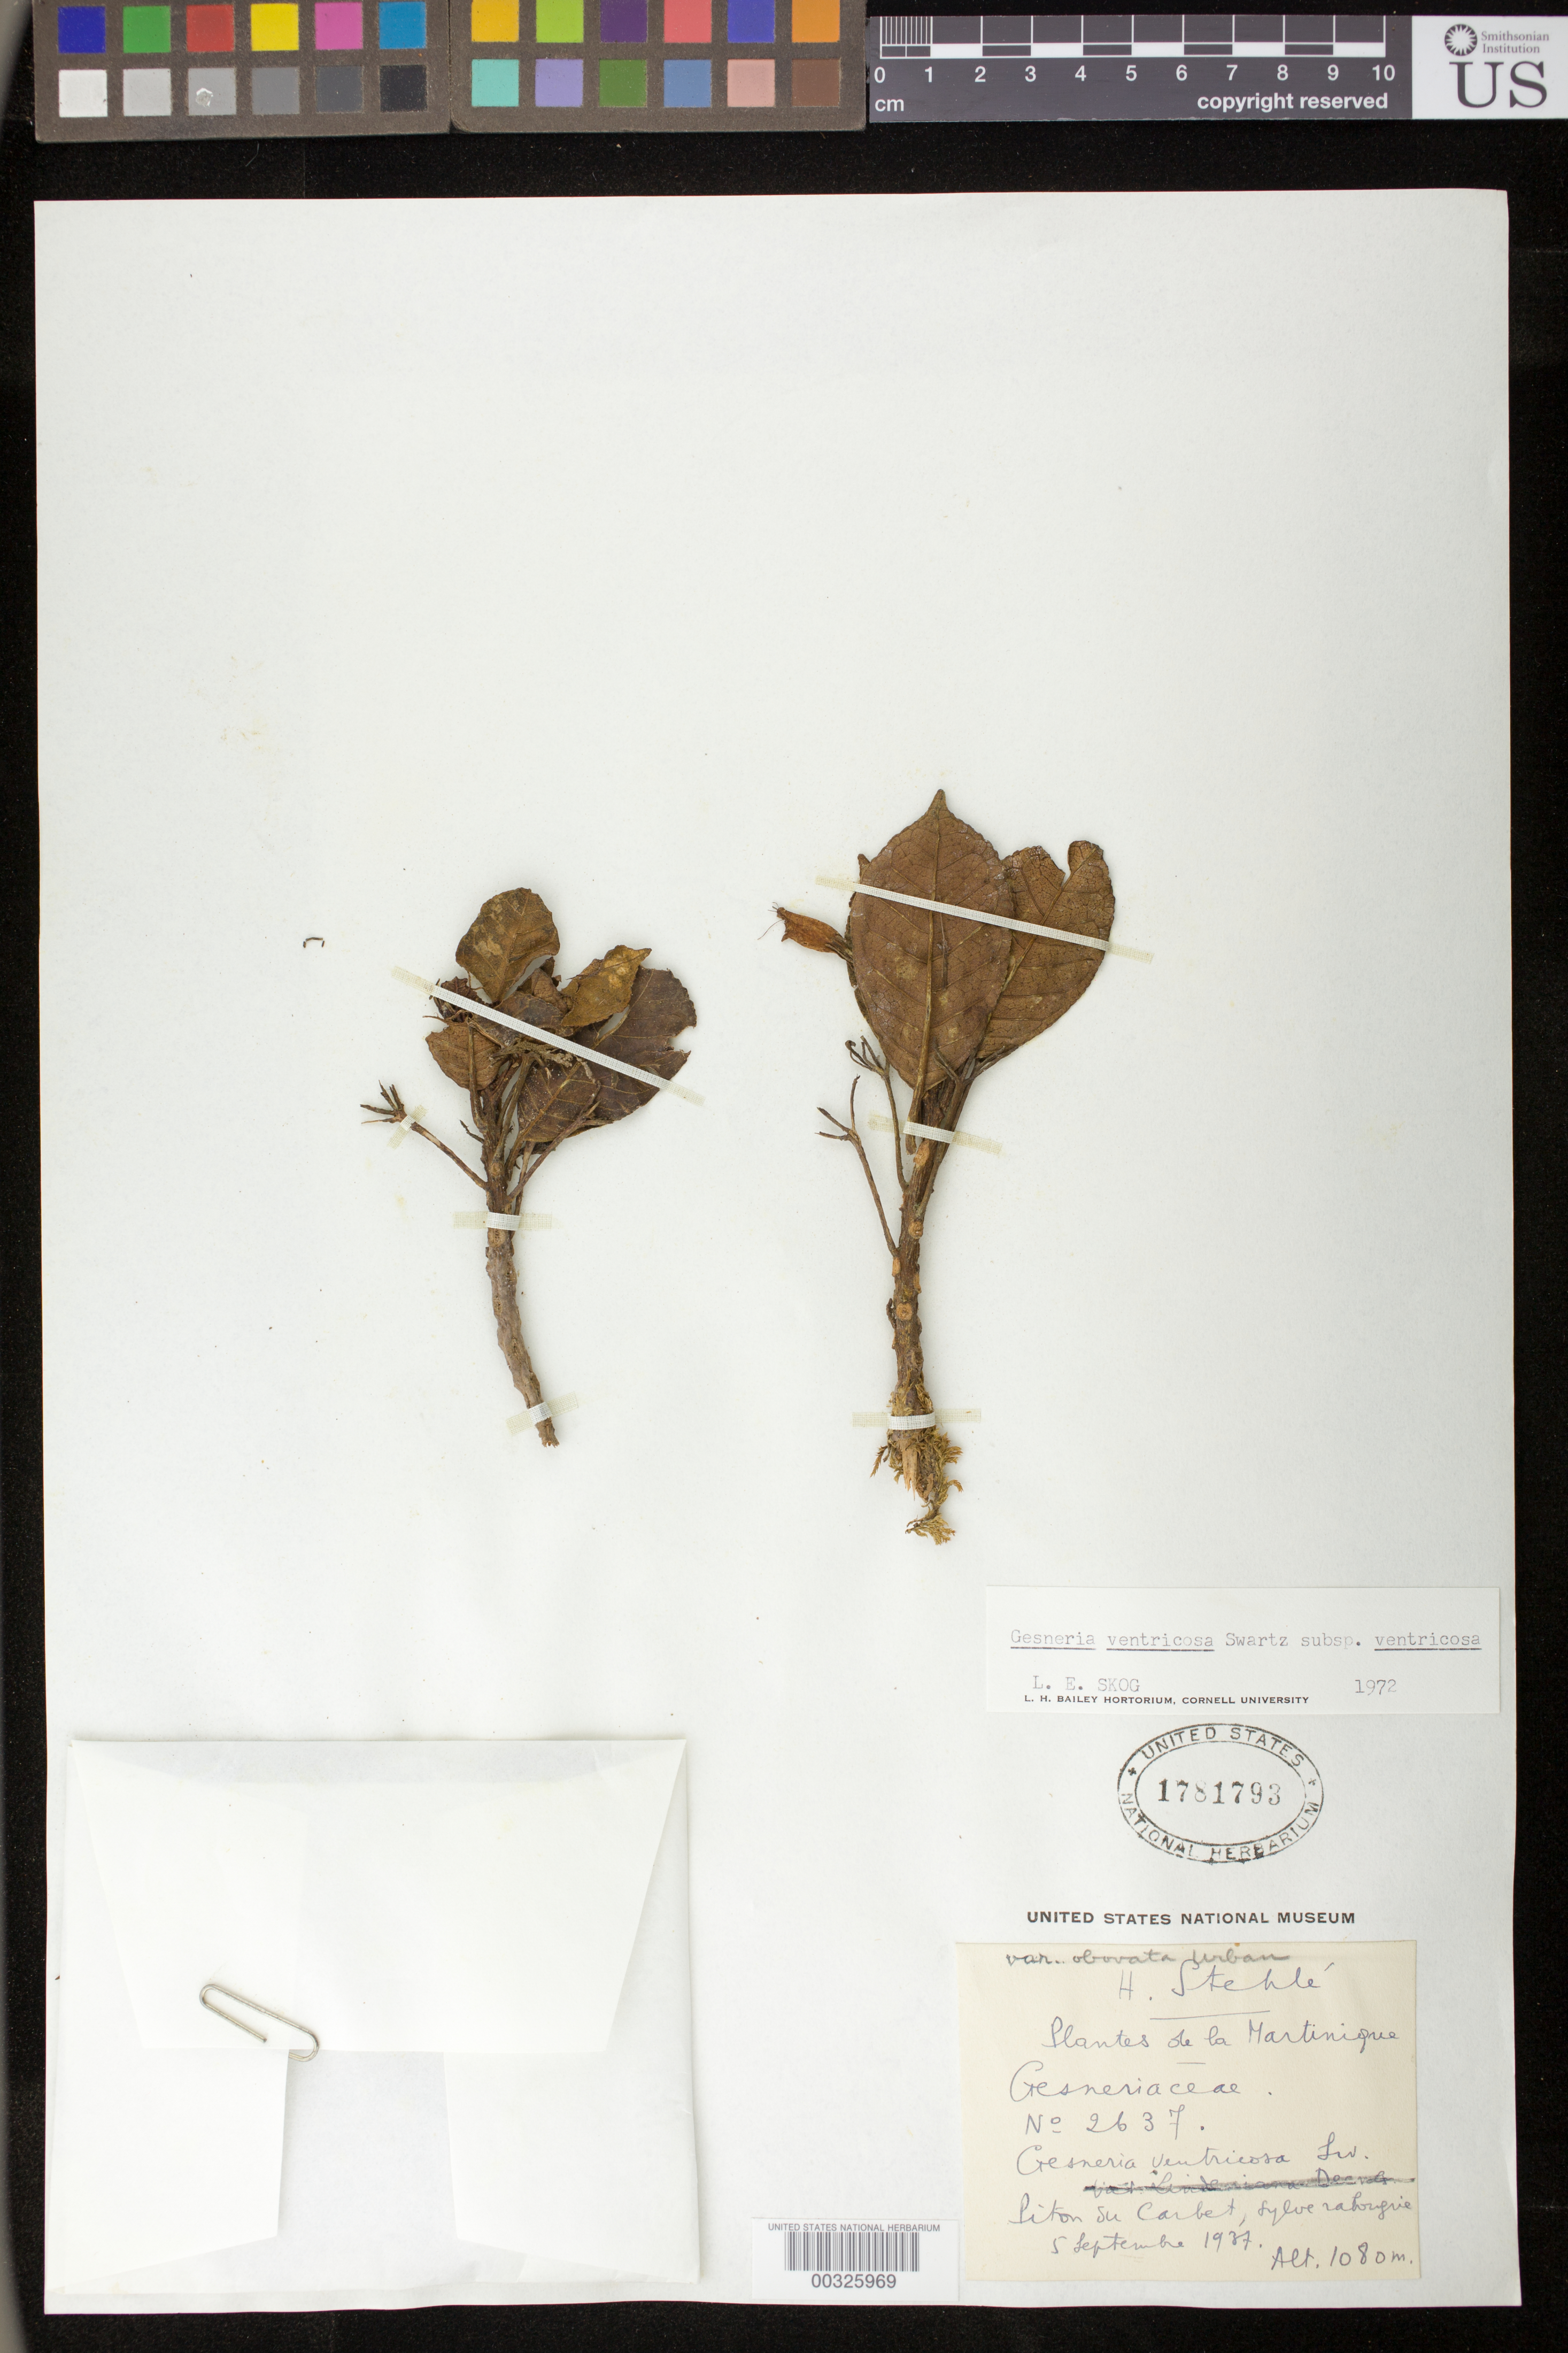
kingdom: Plantae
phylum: Tracheophyta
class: Magnoliopsida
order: Lamiales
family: Gesneriaceae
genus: Gesneria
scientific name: Gesneria ventricosa subsp. ventricosa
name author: Sw.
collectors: H. Stehlé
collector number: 2637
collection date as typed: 05 Sep 1937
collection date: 1937-09-05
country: Martinique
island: Martinique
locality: Piton du Carbet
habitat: Sylve. . .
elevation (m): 1080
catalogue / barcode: US 1781793